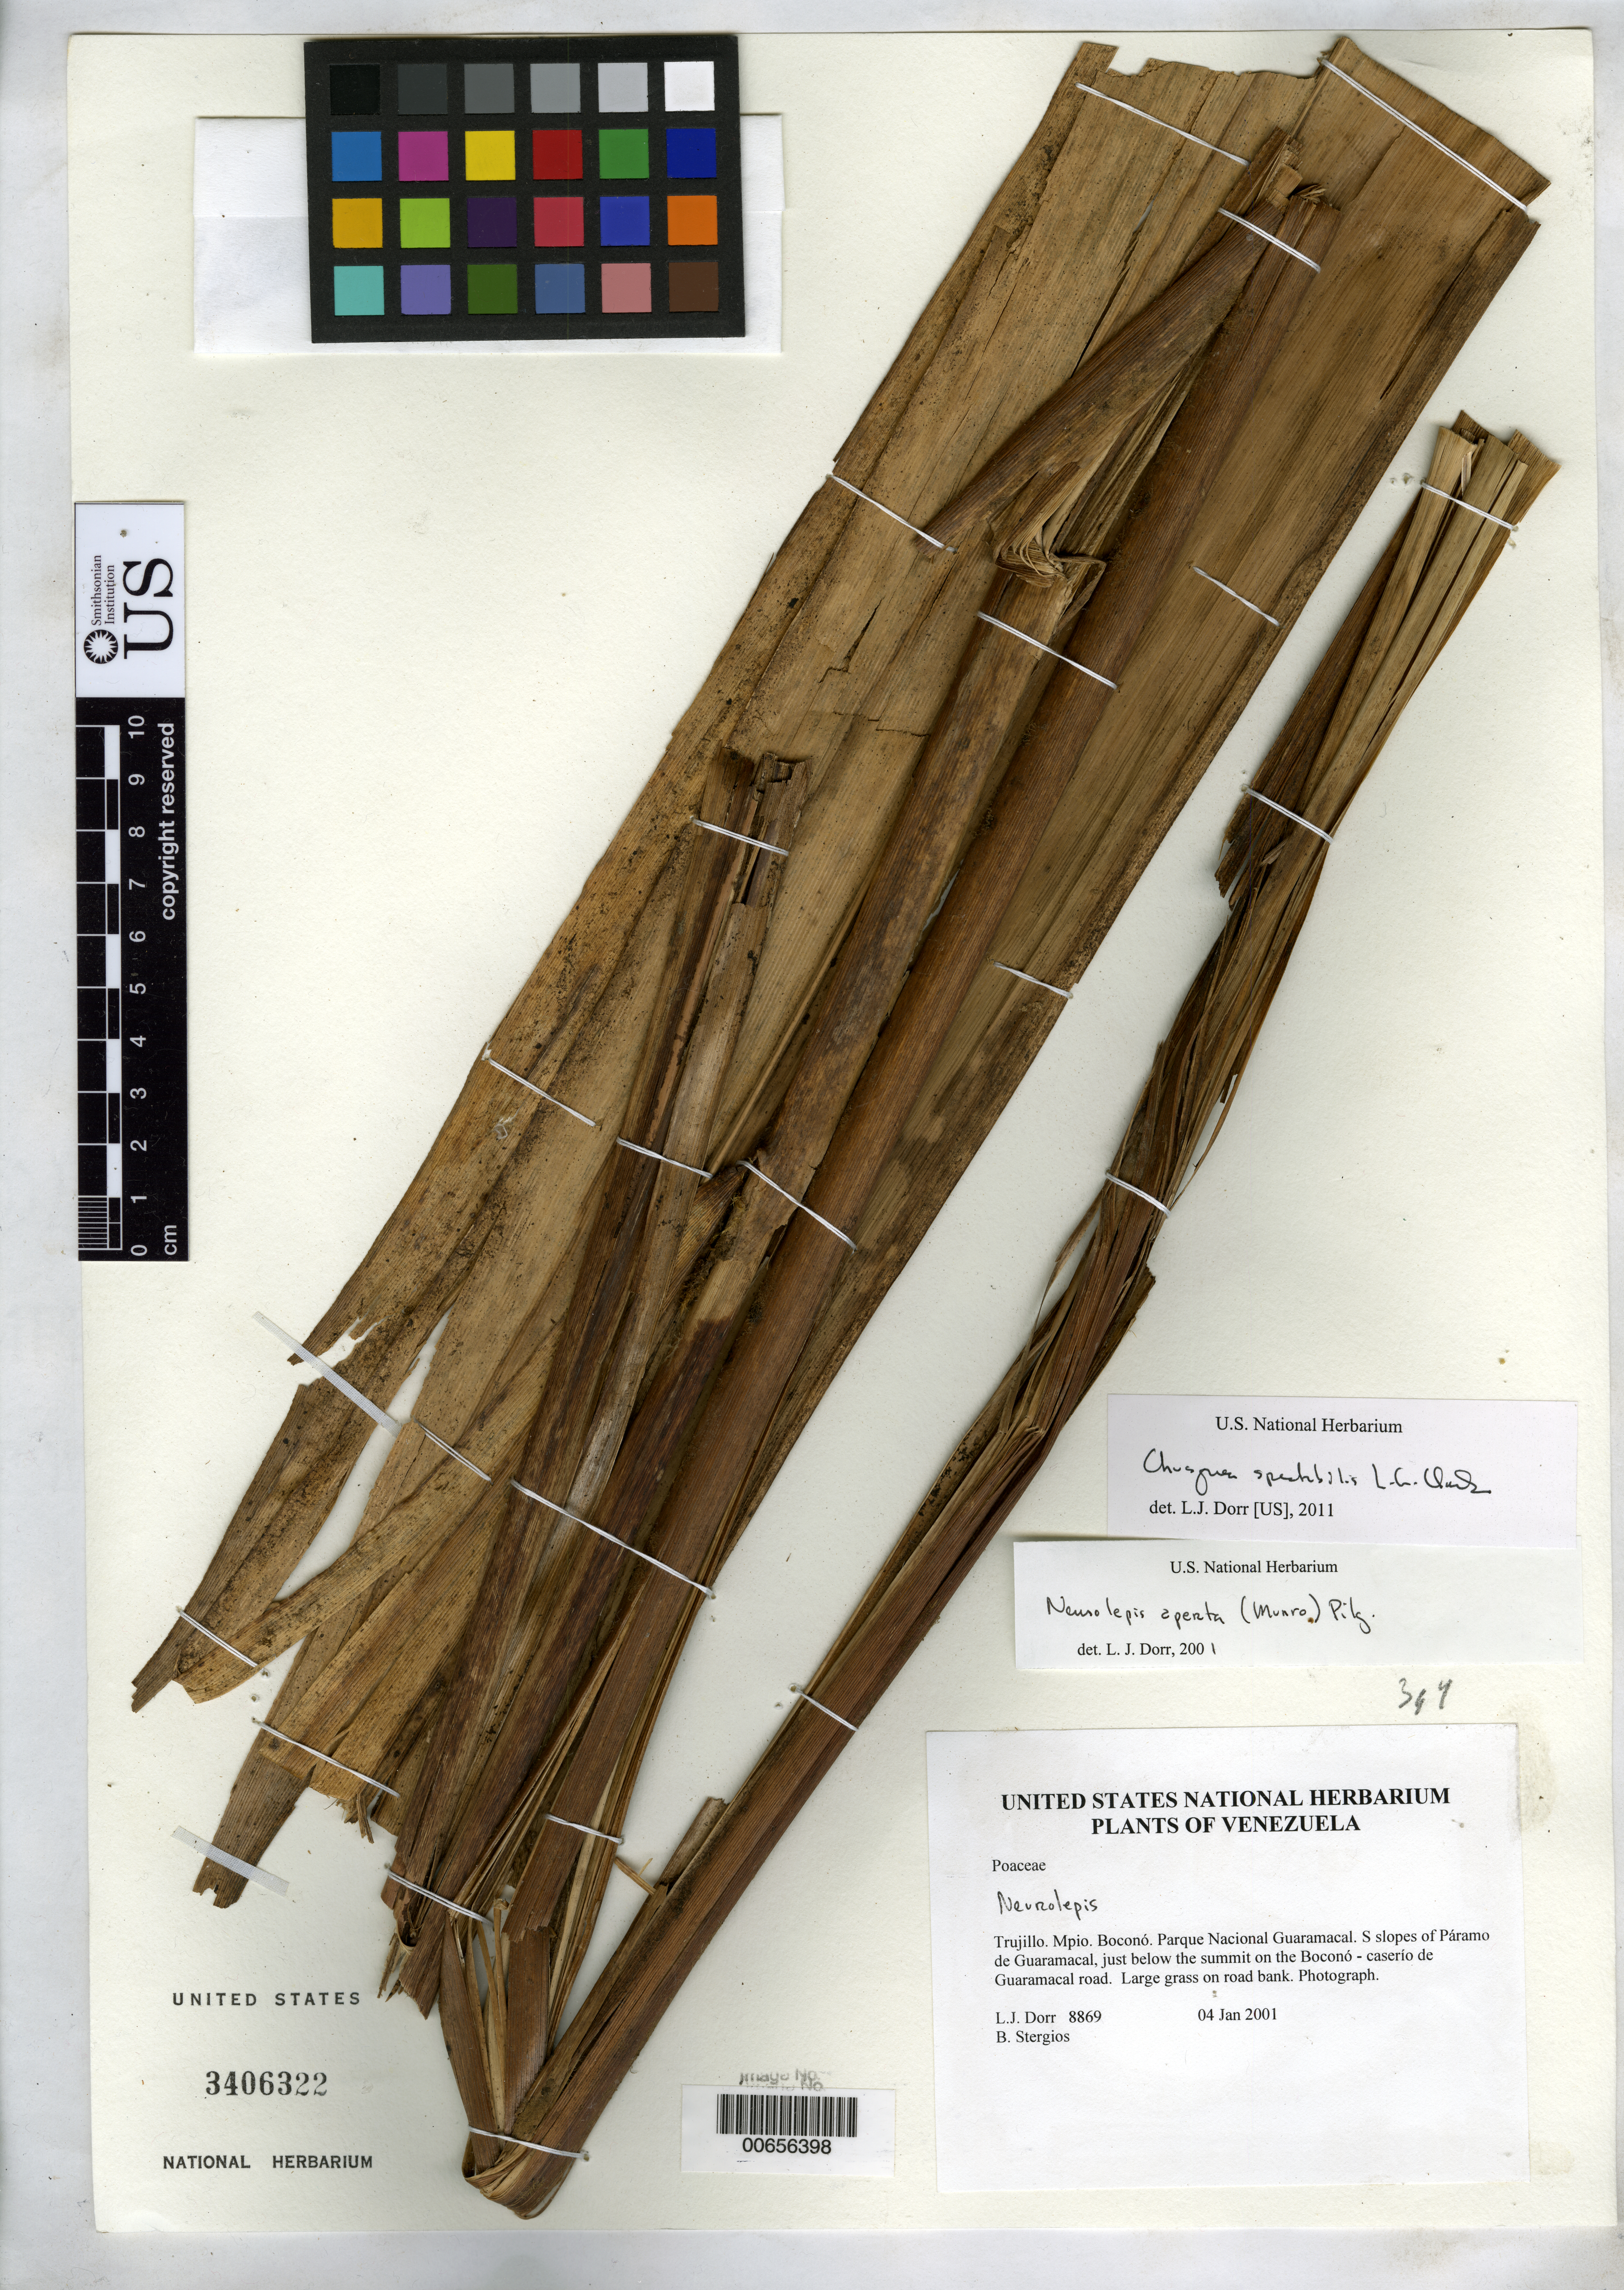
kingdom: Plantae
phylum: Tracheophyta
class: Liliopsida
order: Poales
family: Poaceae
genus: Chusquea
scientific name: Chusquea spectabilis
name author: L.G. Clark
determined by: Dorr, L. J., (BOT), Smithsonian Institution - National Museum of Natural History (UNITED STATES)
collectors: L. J. Dorr & B. G. Stergios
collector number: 8869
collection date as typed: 04 Jan 2001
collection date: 2001-01-04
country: Venezuela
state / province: Trujillo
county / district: Boconó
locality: Parque Nacional Guaramacal. S slopes of Páramo de Guaramacal, just below the summit on the Boconó-caserío de Guaramacal road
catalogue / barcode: US 3406322